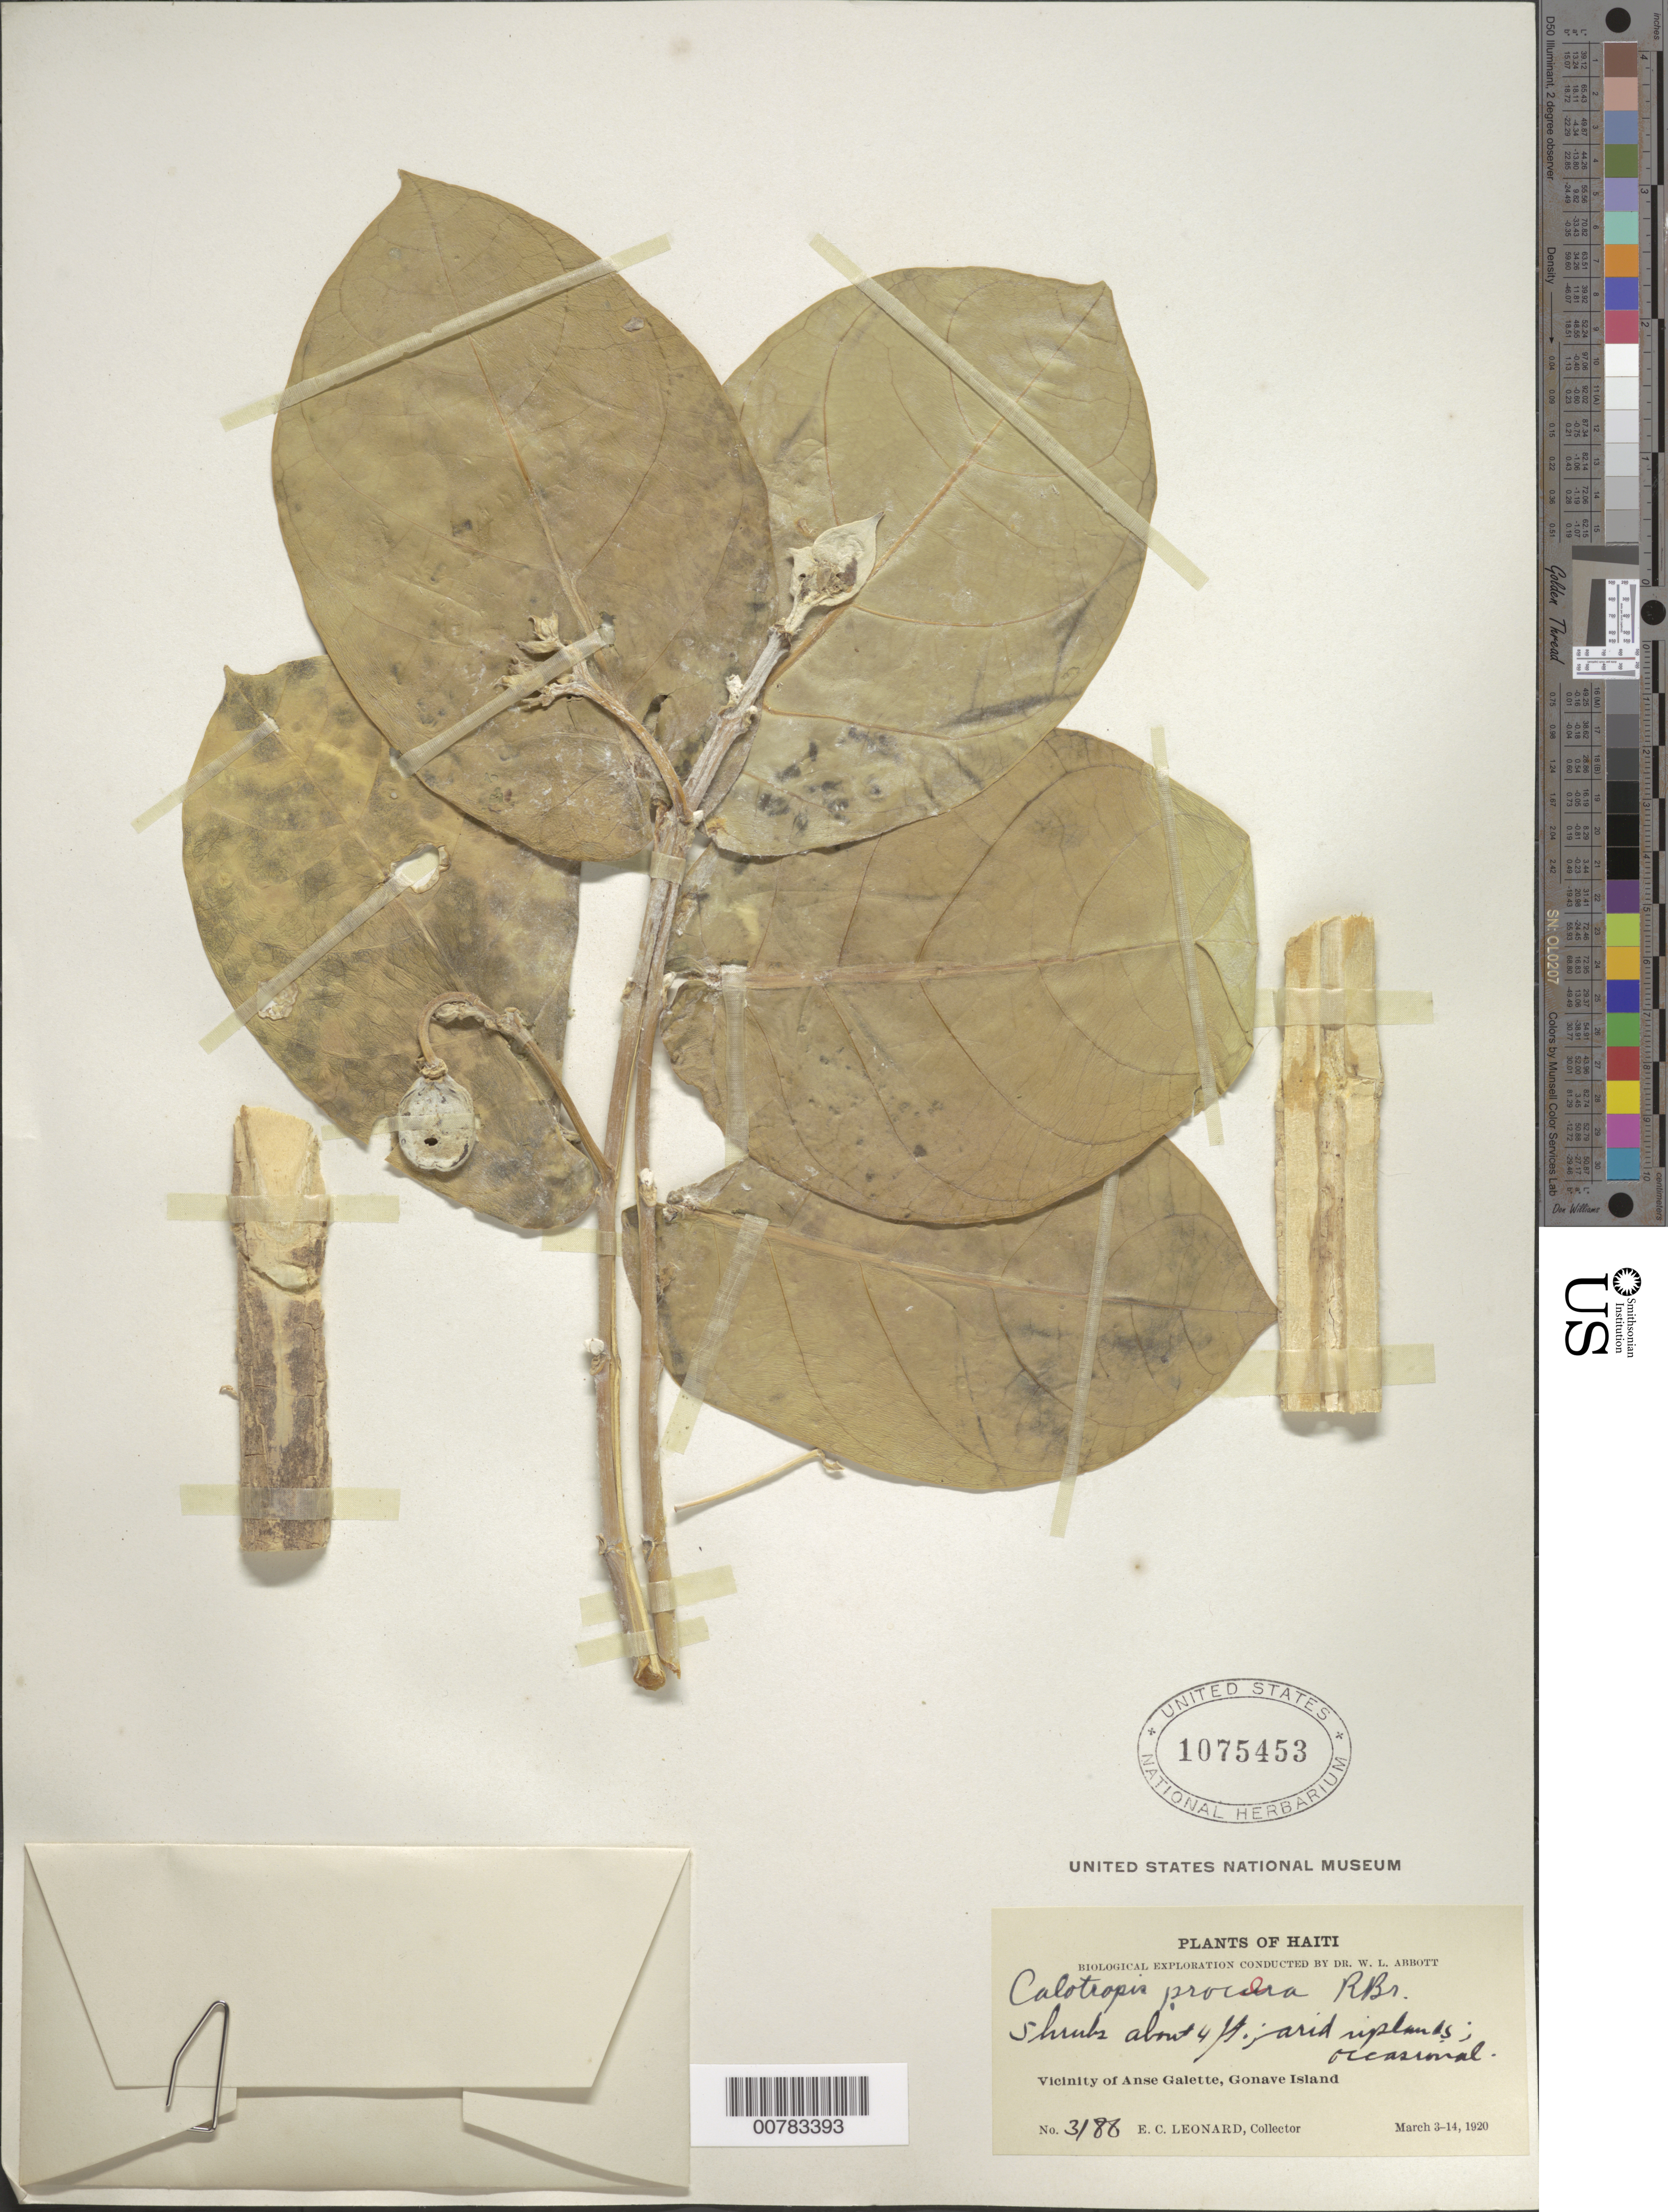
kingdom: Plantae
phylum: Tracheophyta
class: Magnoliopsida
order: Gentianales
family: Apocynaceae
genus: Calotropis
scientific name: Calotropis procera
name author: (Aiton) W.T. Aiton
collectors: E. C. Leonard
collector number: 3188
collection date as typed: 03 Mar 1920 to 14 Mar 1920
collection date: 1920-03-03/1920-03-14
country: Haiti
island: Hispaniola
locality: Gonave Island, vicinity of Anse Galette.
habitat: Arid lands.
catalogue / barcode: US 1075453